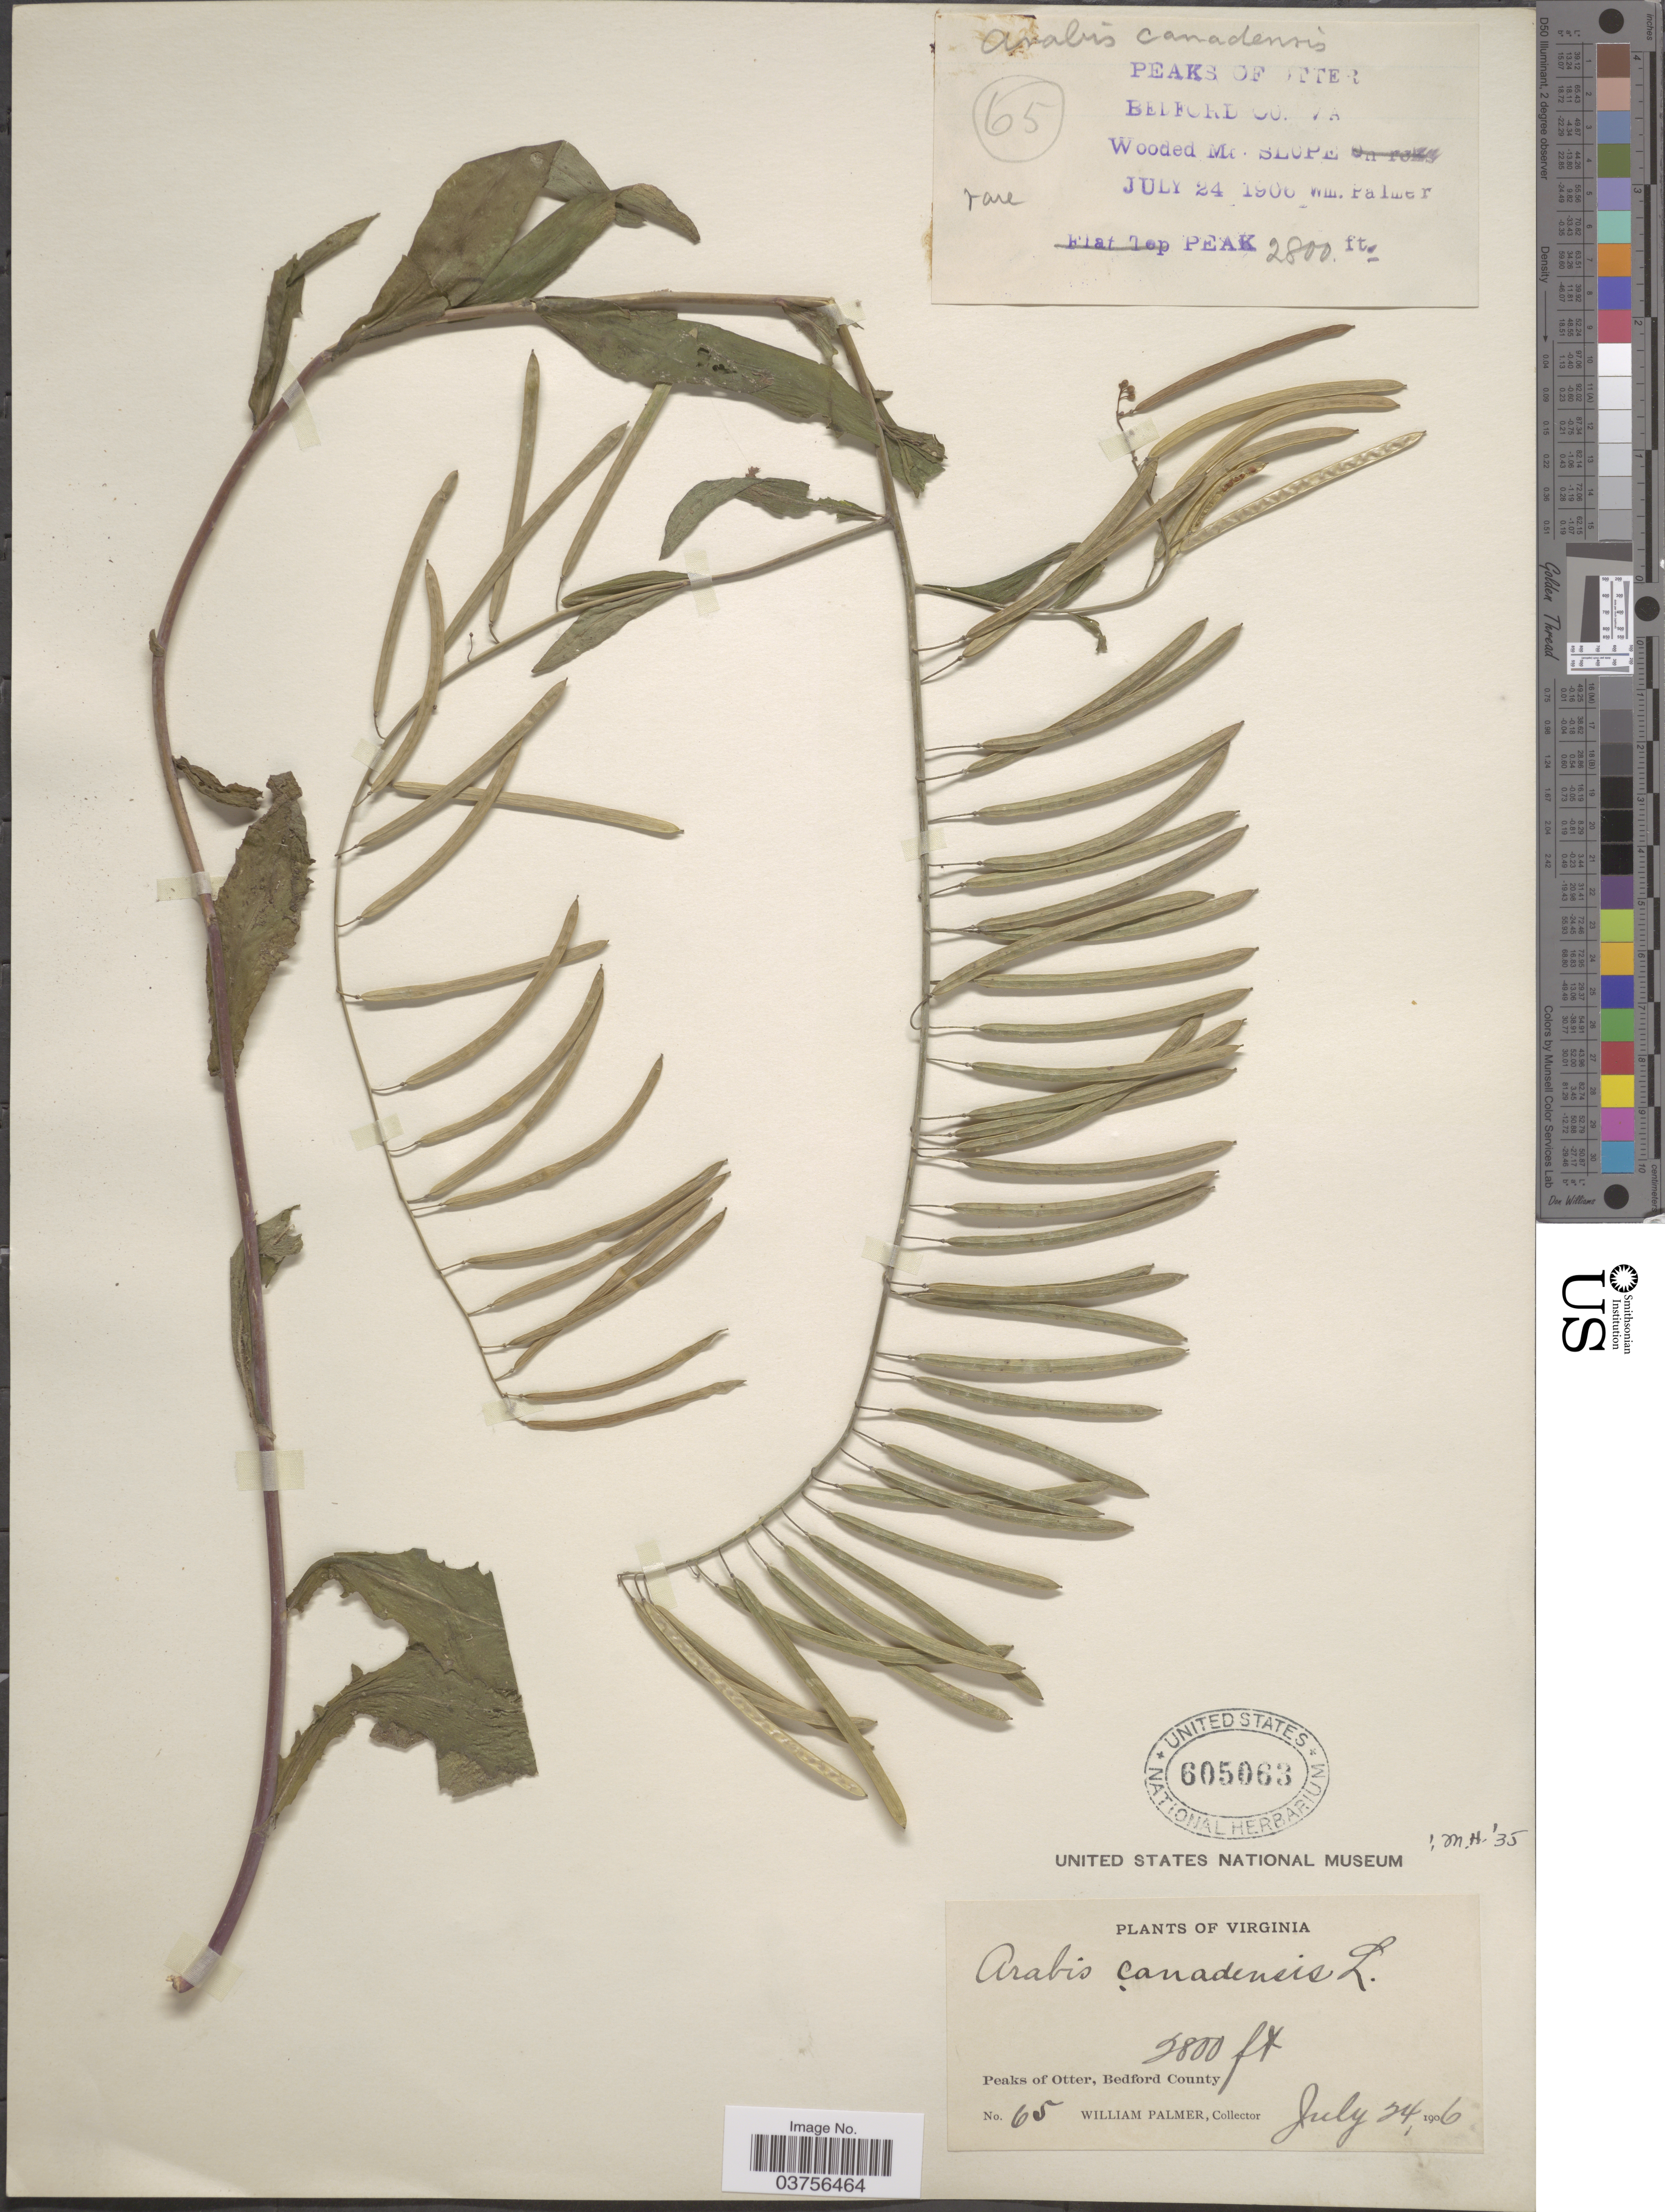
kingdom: Plantae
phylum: Tracheophyta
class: Magnoliopsida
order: Brassicales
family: Brassicaceae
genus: Arabis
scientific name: Arabis canadensis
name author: L.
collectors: W. Palmer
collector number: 65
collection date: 1906-07-24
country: United States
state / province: Virginia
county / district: Bedford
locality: Peaks of Otter, Bedford County. Wooded Mt. Slope.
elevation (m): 853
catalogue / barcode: US 605063